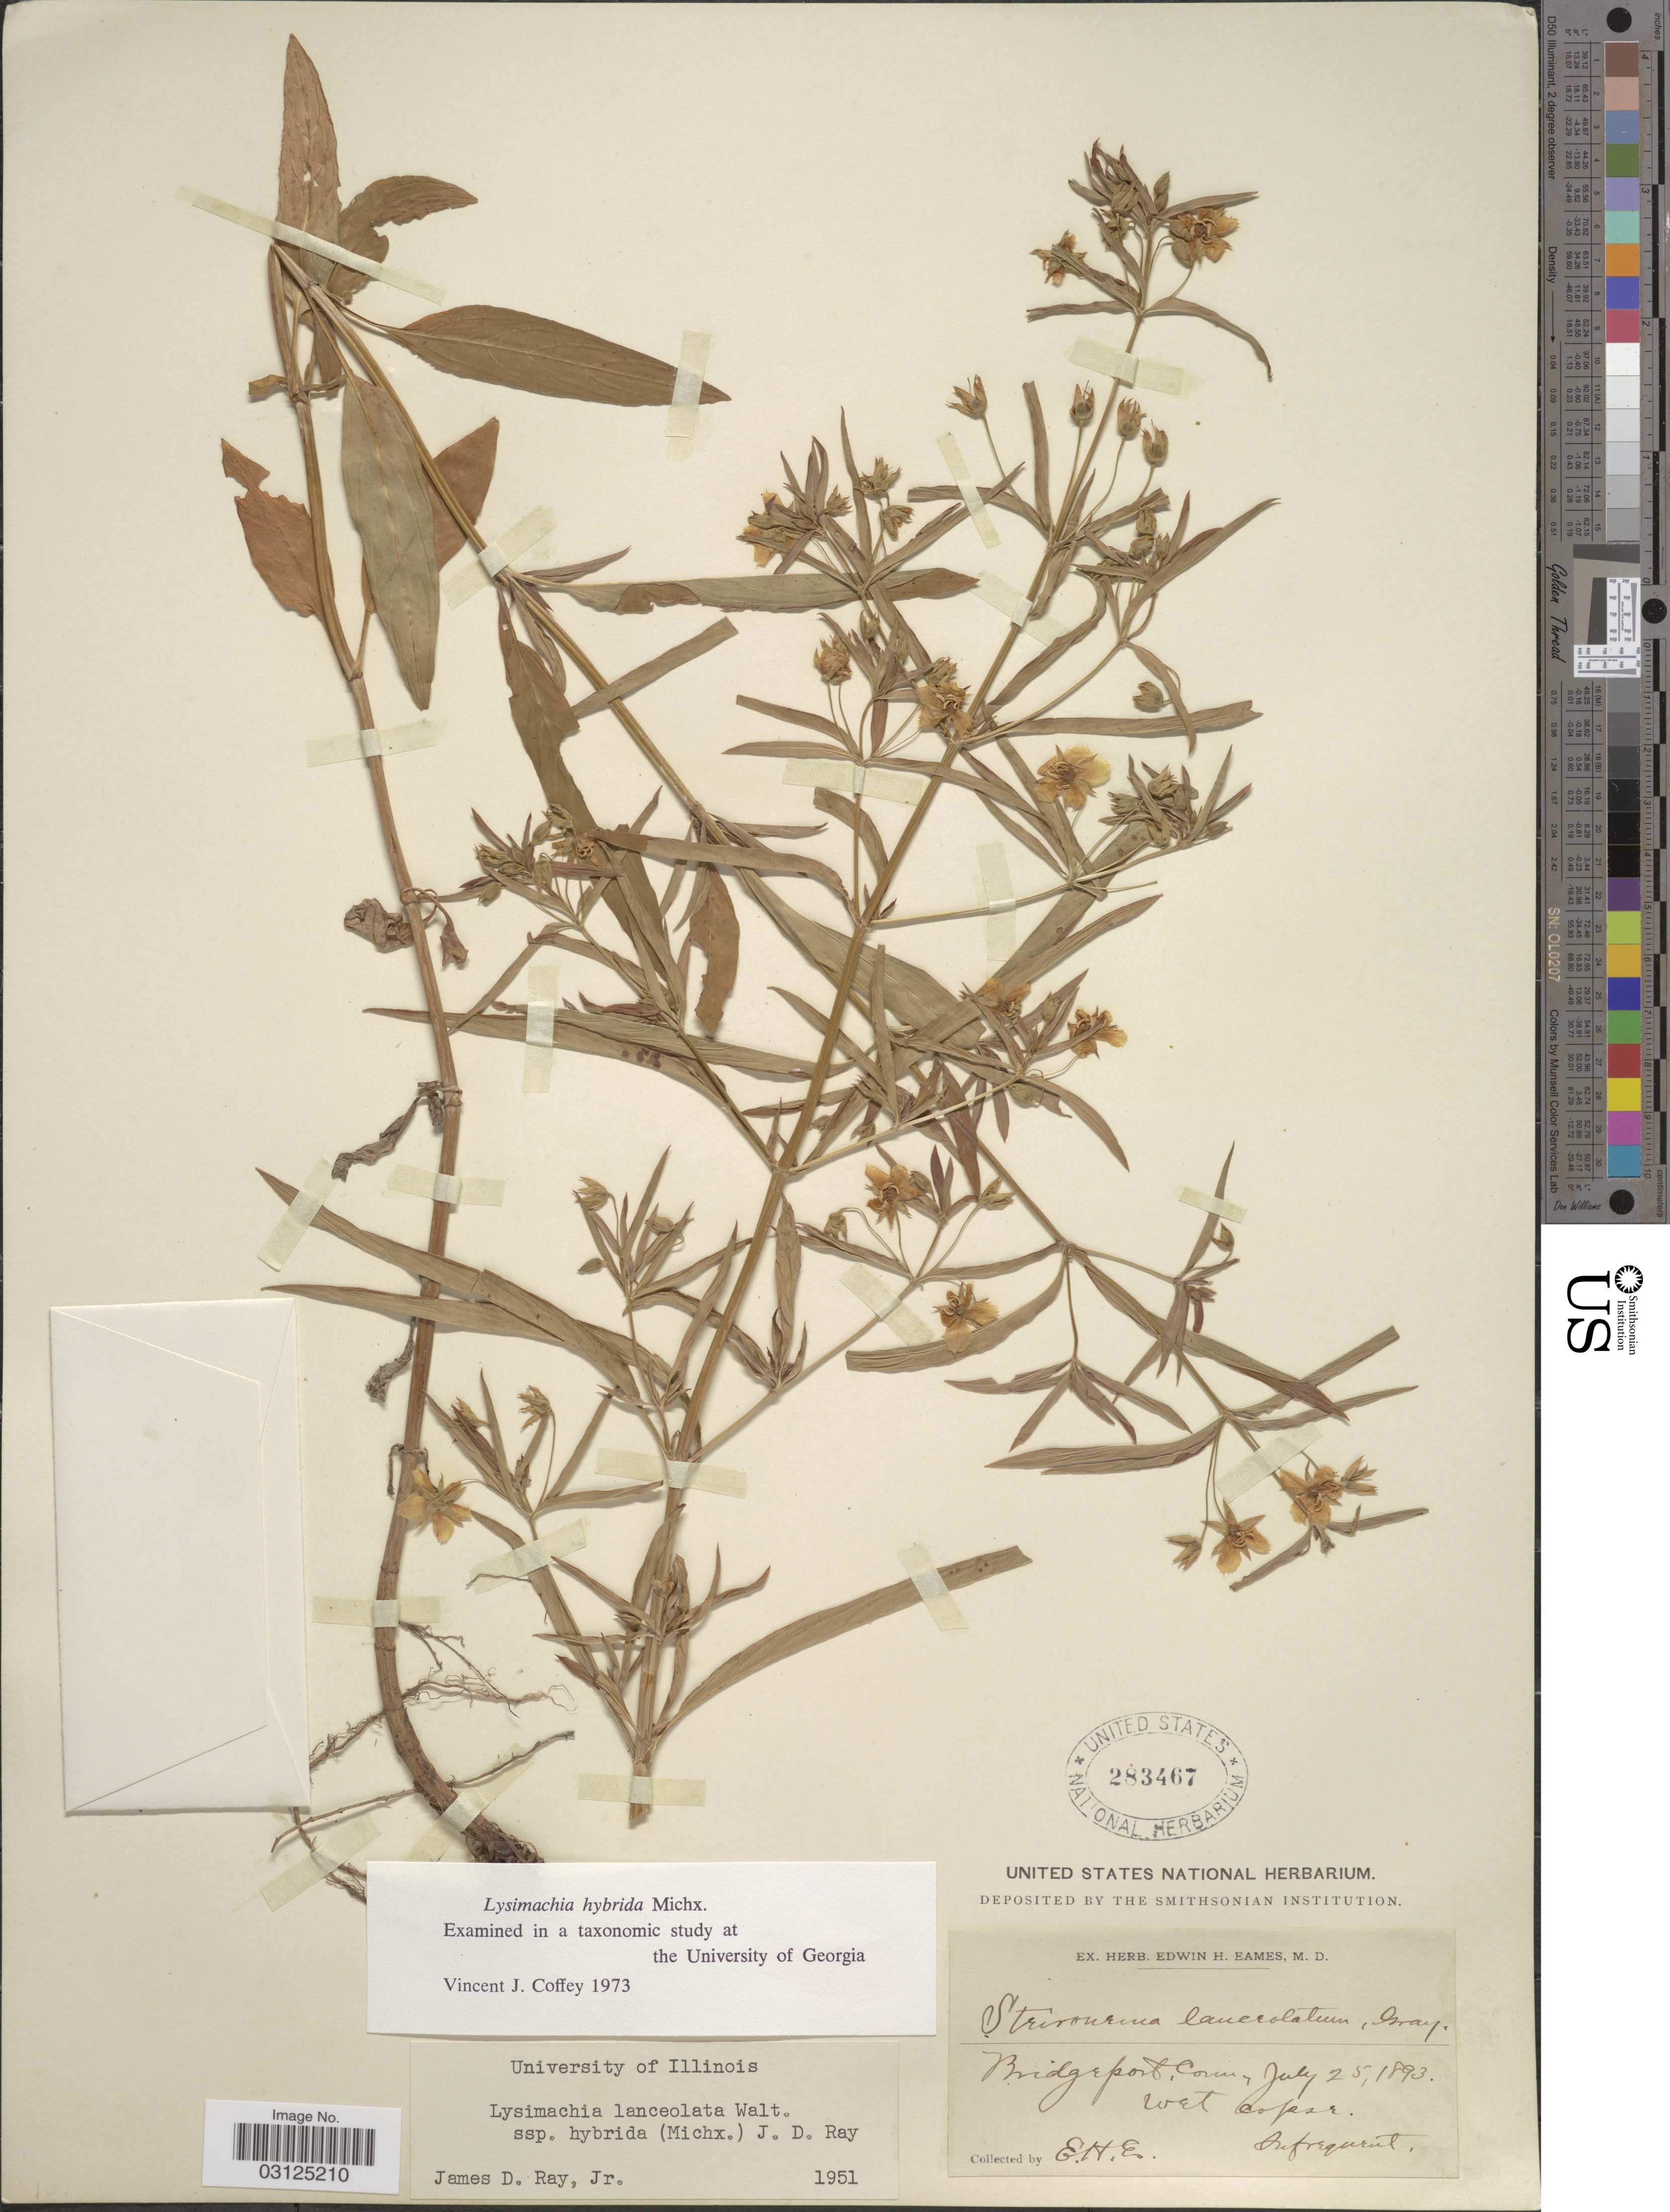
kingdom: Plantae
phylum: Tracheophyta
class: Magnoliopsida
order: Ericales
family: Primulaceae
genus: Lysimachia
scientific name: Lysimachia hybrida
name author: Michx.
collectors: E. H. Eames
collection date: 1893-07-25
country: United States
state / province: Connecticut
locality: Bridgeport.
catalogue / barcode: US 283467